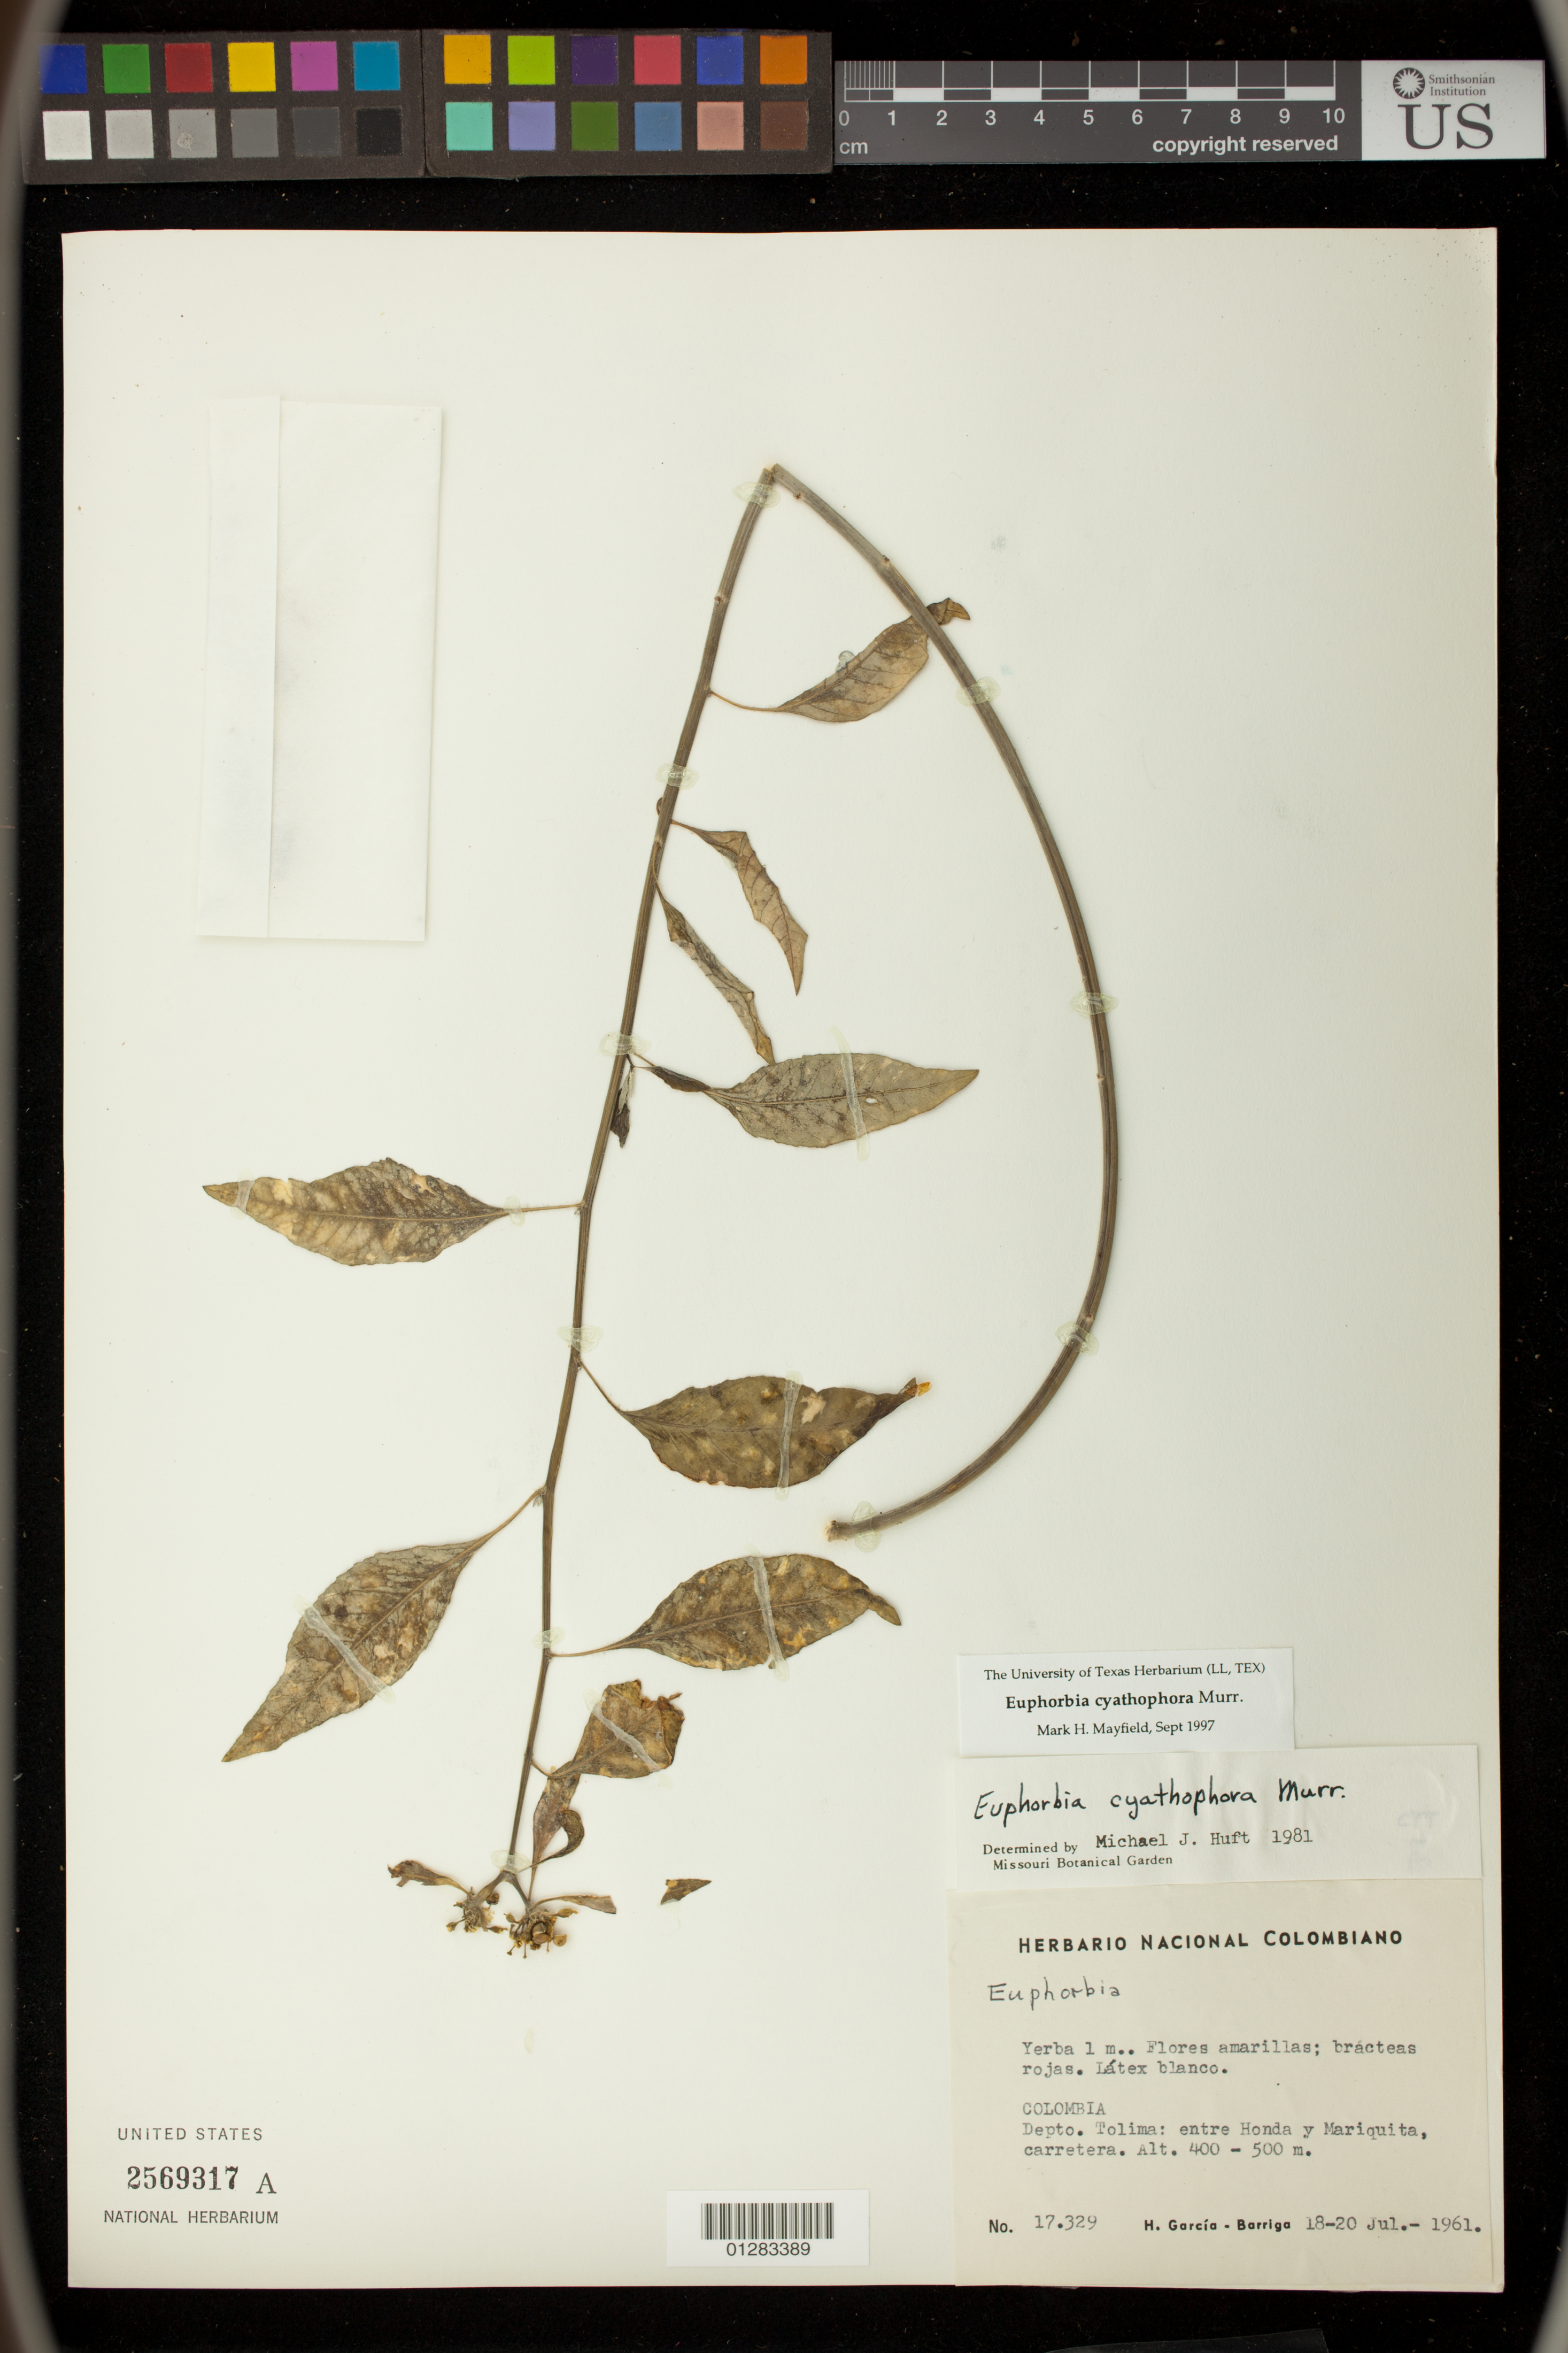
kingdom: Plantae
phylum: Tracheophyta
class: Magnoliopsida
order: Malpighiales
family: Euphorbiaceae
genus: Euphorbia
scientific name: Euphorbia heterophylla var. cyathophora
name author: (Murr.) Griseb.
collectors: H. García Barriga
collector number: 17329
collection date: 1961-07-18/1961-07-20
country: Colombia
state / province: Tolima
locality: Entre Honda y Mariquita, carretera.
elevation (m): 400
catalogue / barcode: US 2569317A